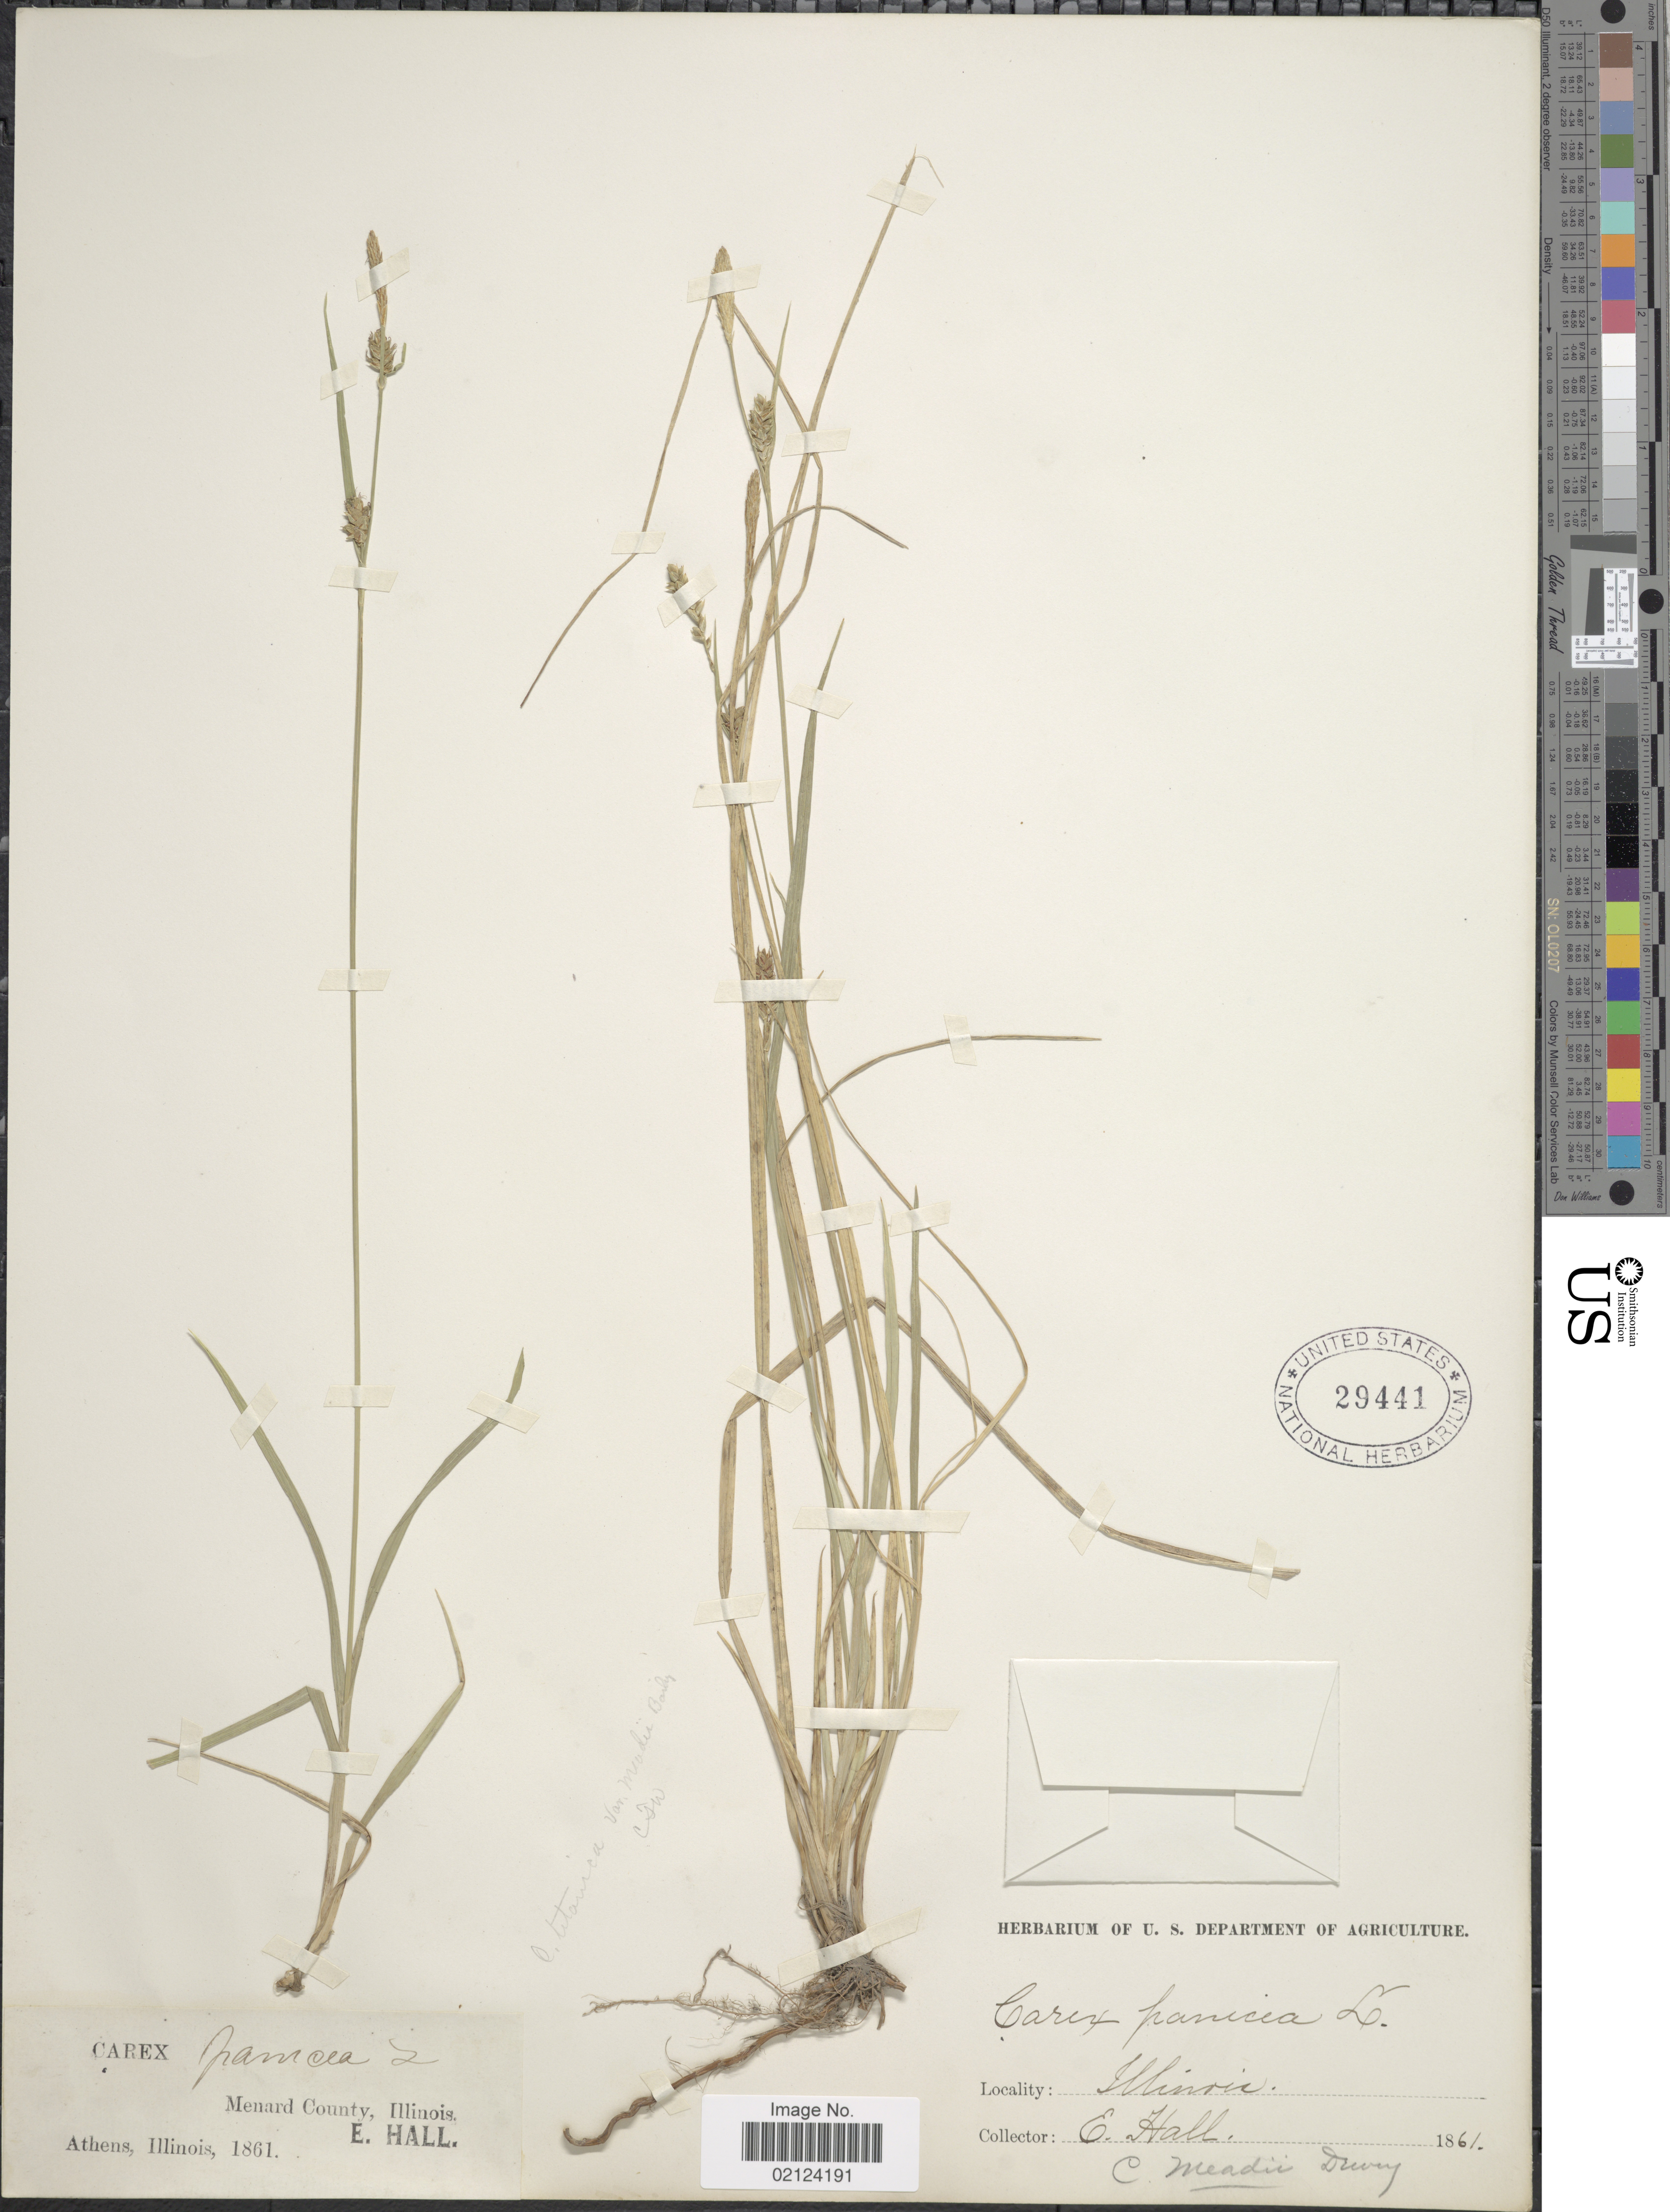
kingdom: Plantae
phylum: Tracheophyta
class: Liliopsida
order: Poales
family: Cyperaceae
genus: Carex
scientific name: Carex meadii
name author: Dewey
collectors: E. Hall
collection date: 1861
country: United States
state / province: Illinois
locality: Menard County, Athens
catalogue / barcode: US 29441